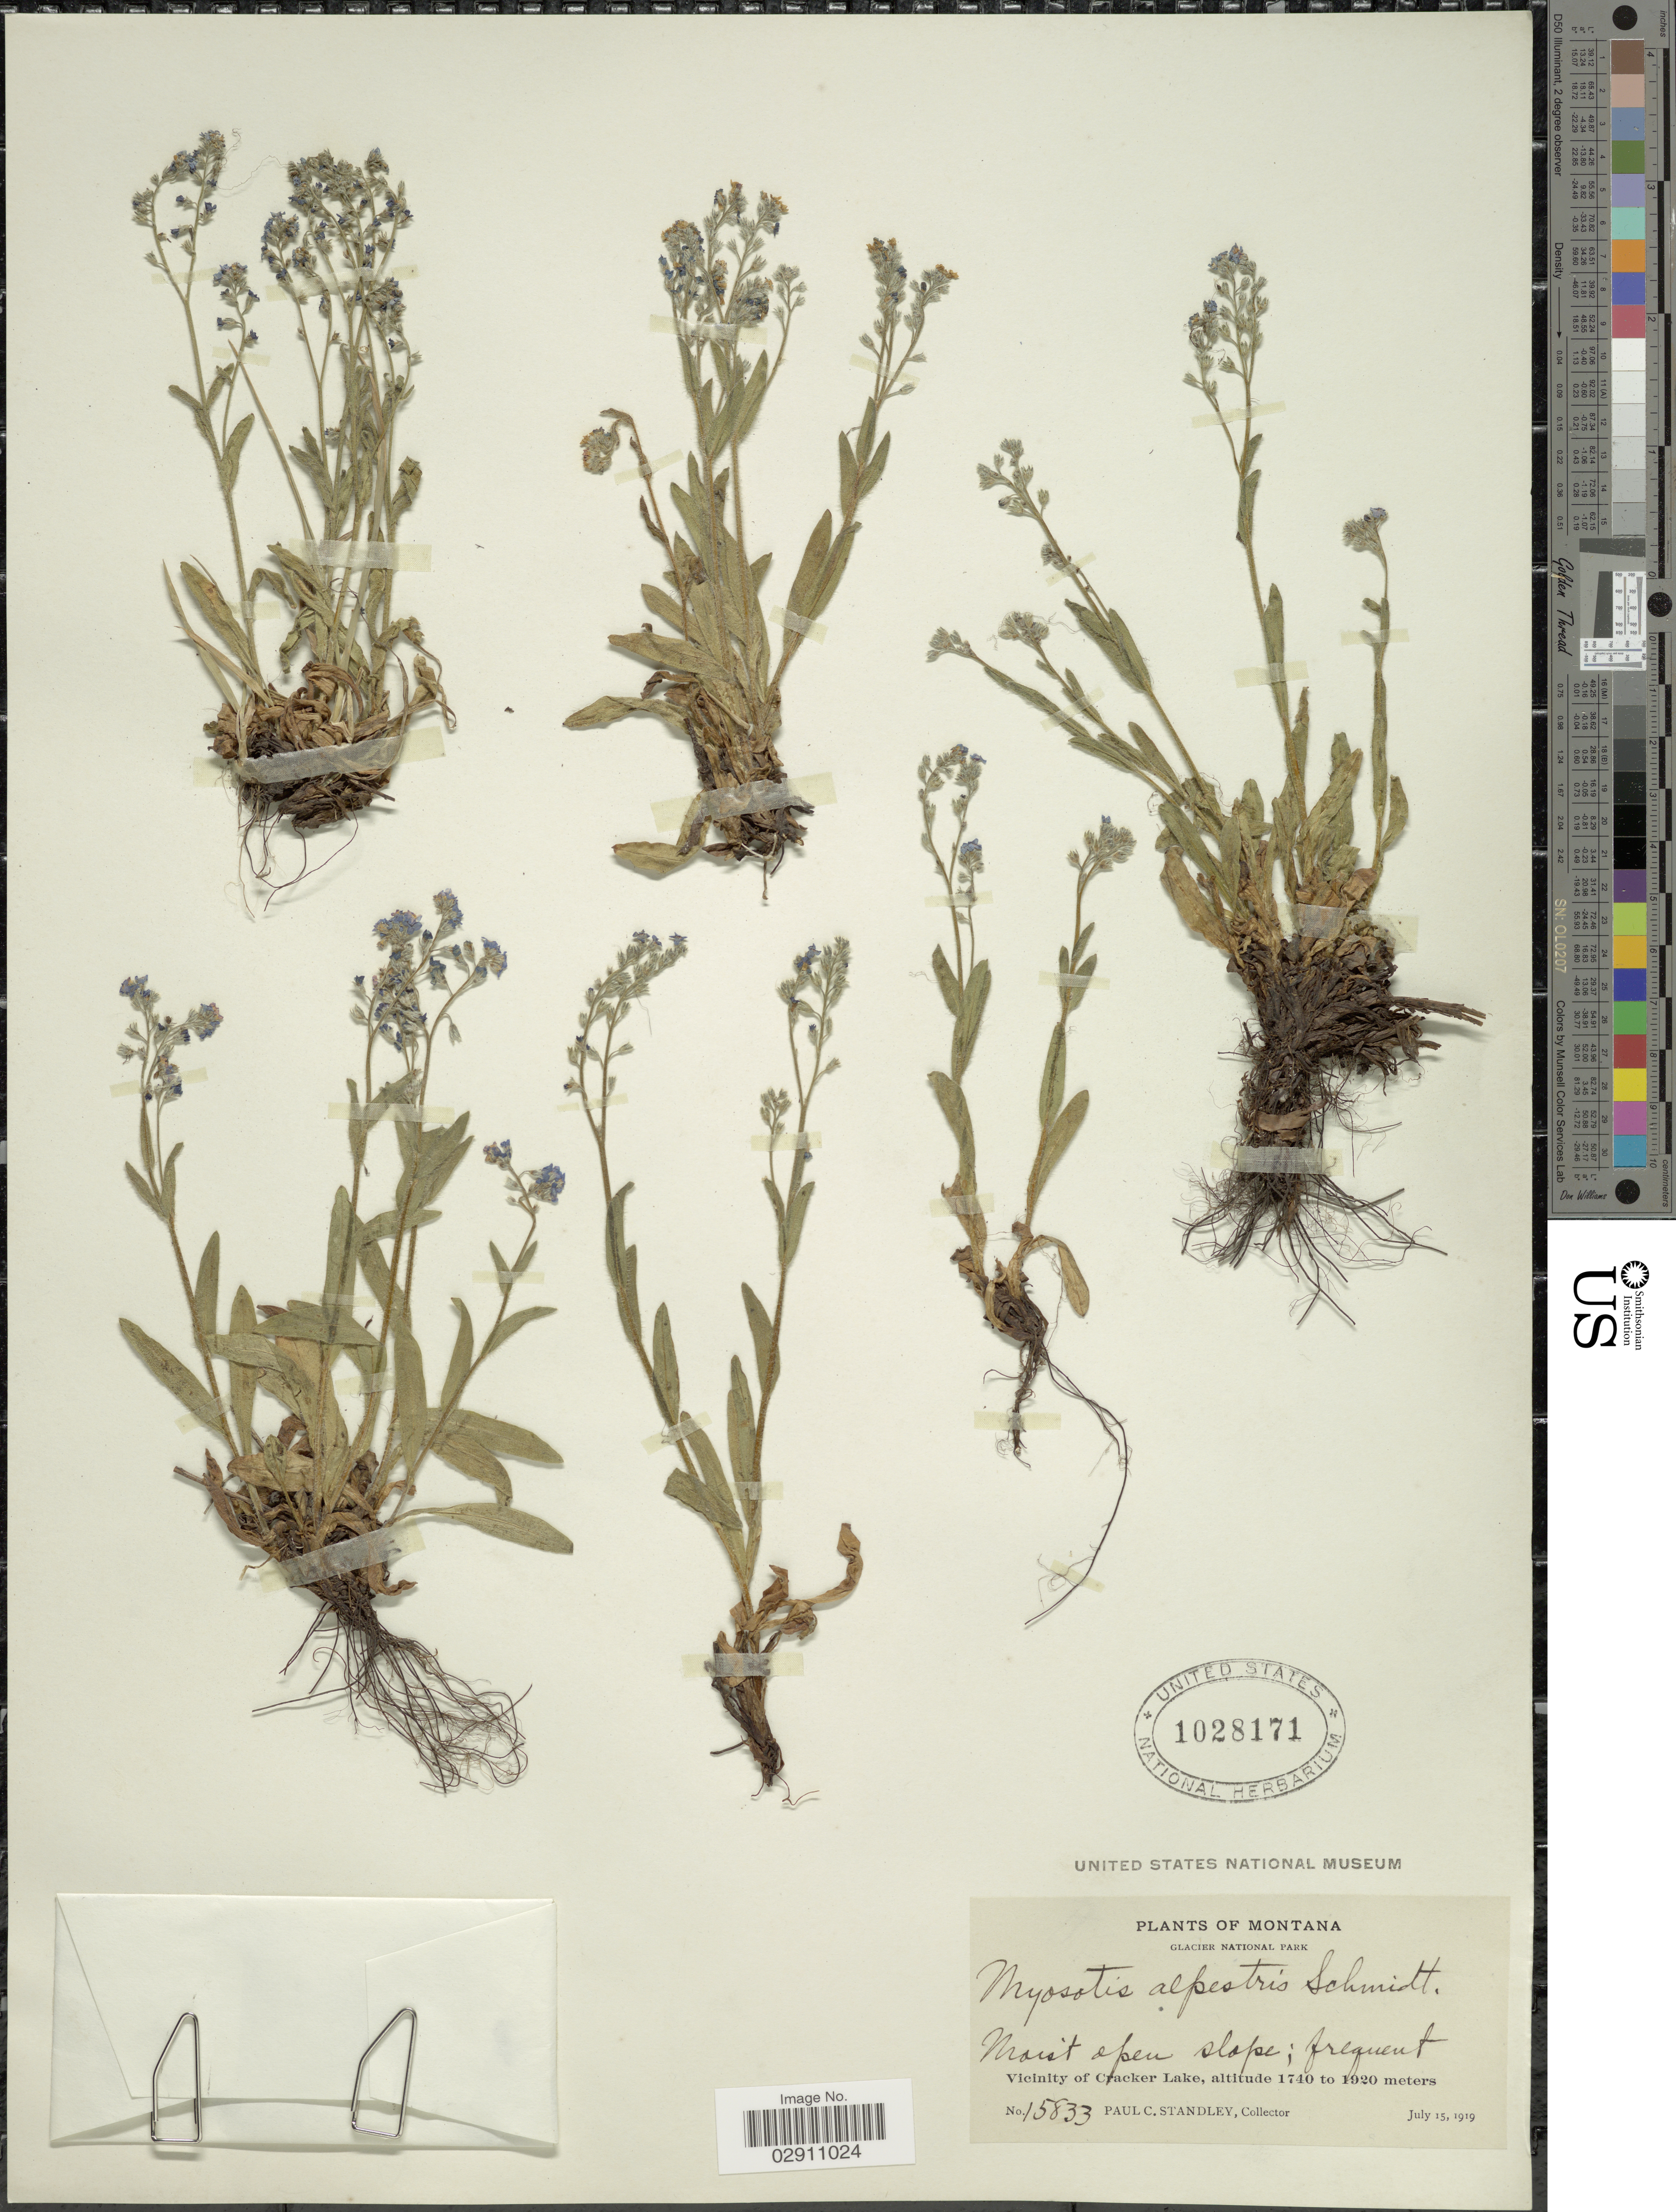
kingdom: Plantae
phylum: Tracheophyta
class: Magnoliopsida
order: Boraginales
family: Boraginaceae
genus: Myosotis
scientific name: Myosotis alpestris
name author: F.W. Schmidt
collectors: P. C. Standley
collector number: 15833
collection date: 1919-07-15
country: United States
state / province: Montana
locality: Glacier National Park. Moist open slope. Vicinity of Cracker Lake.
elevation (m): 1740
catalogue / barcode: US 1028171